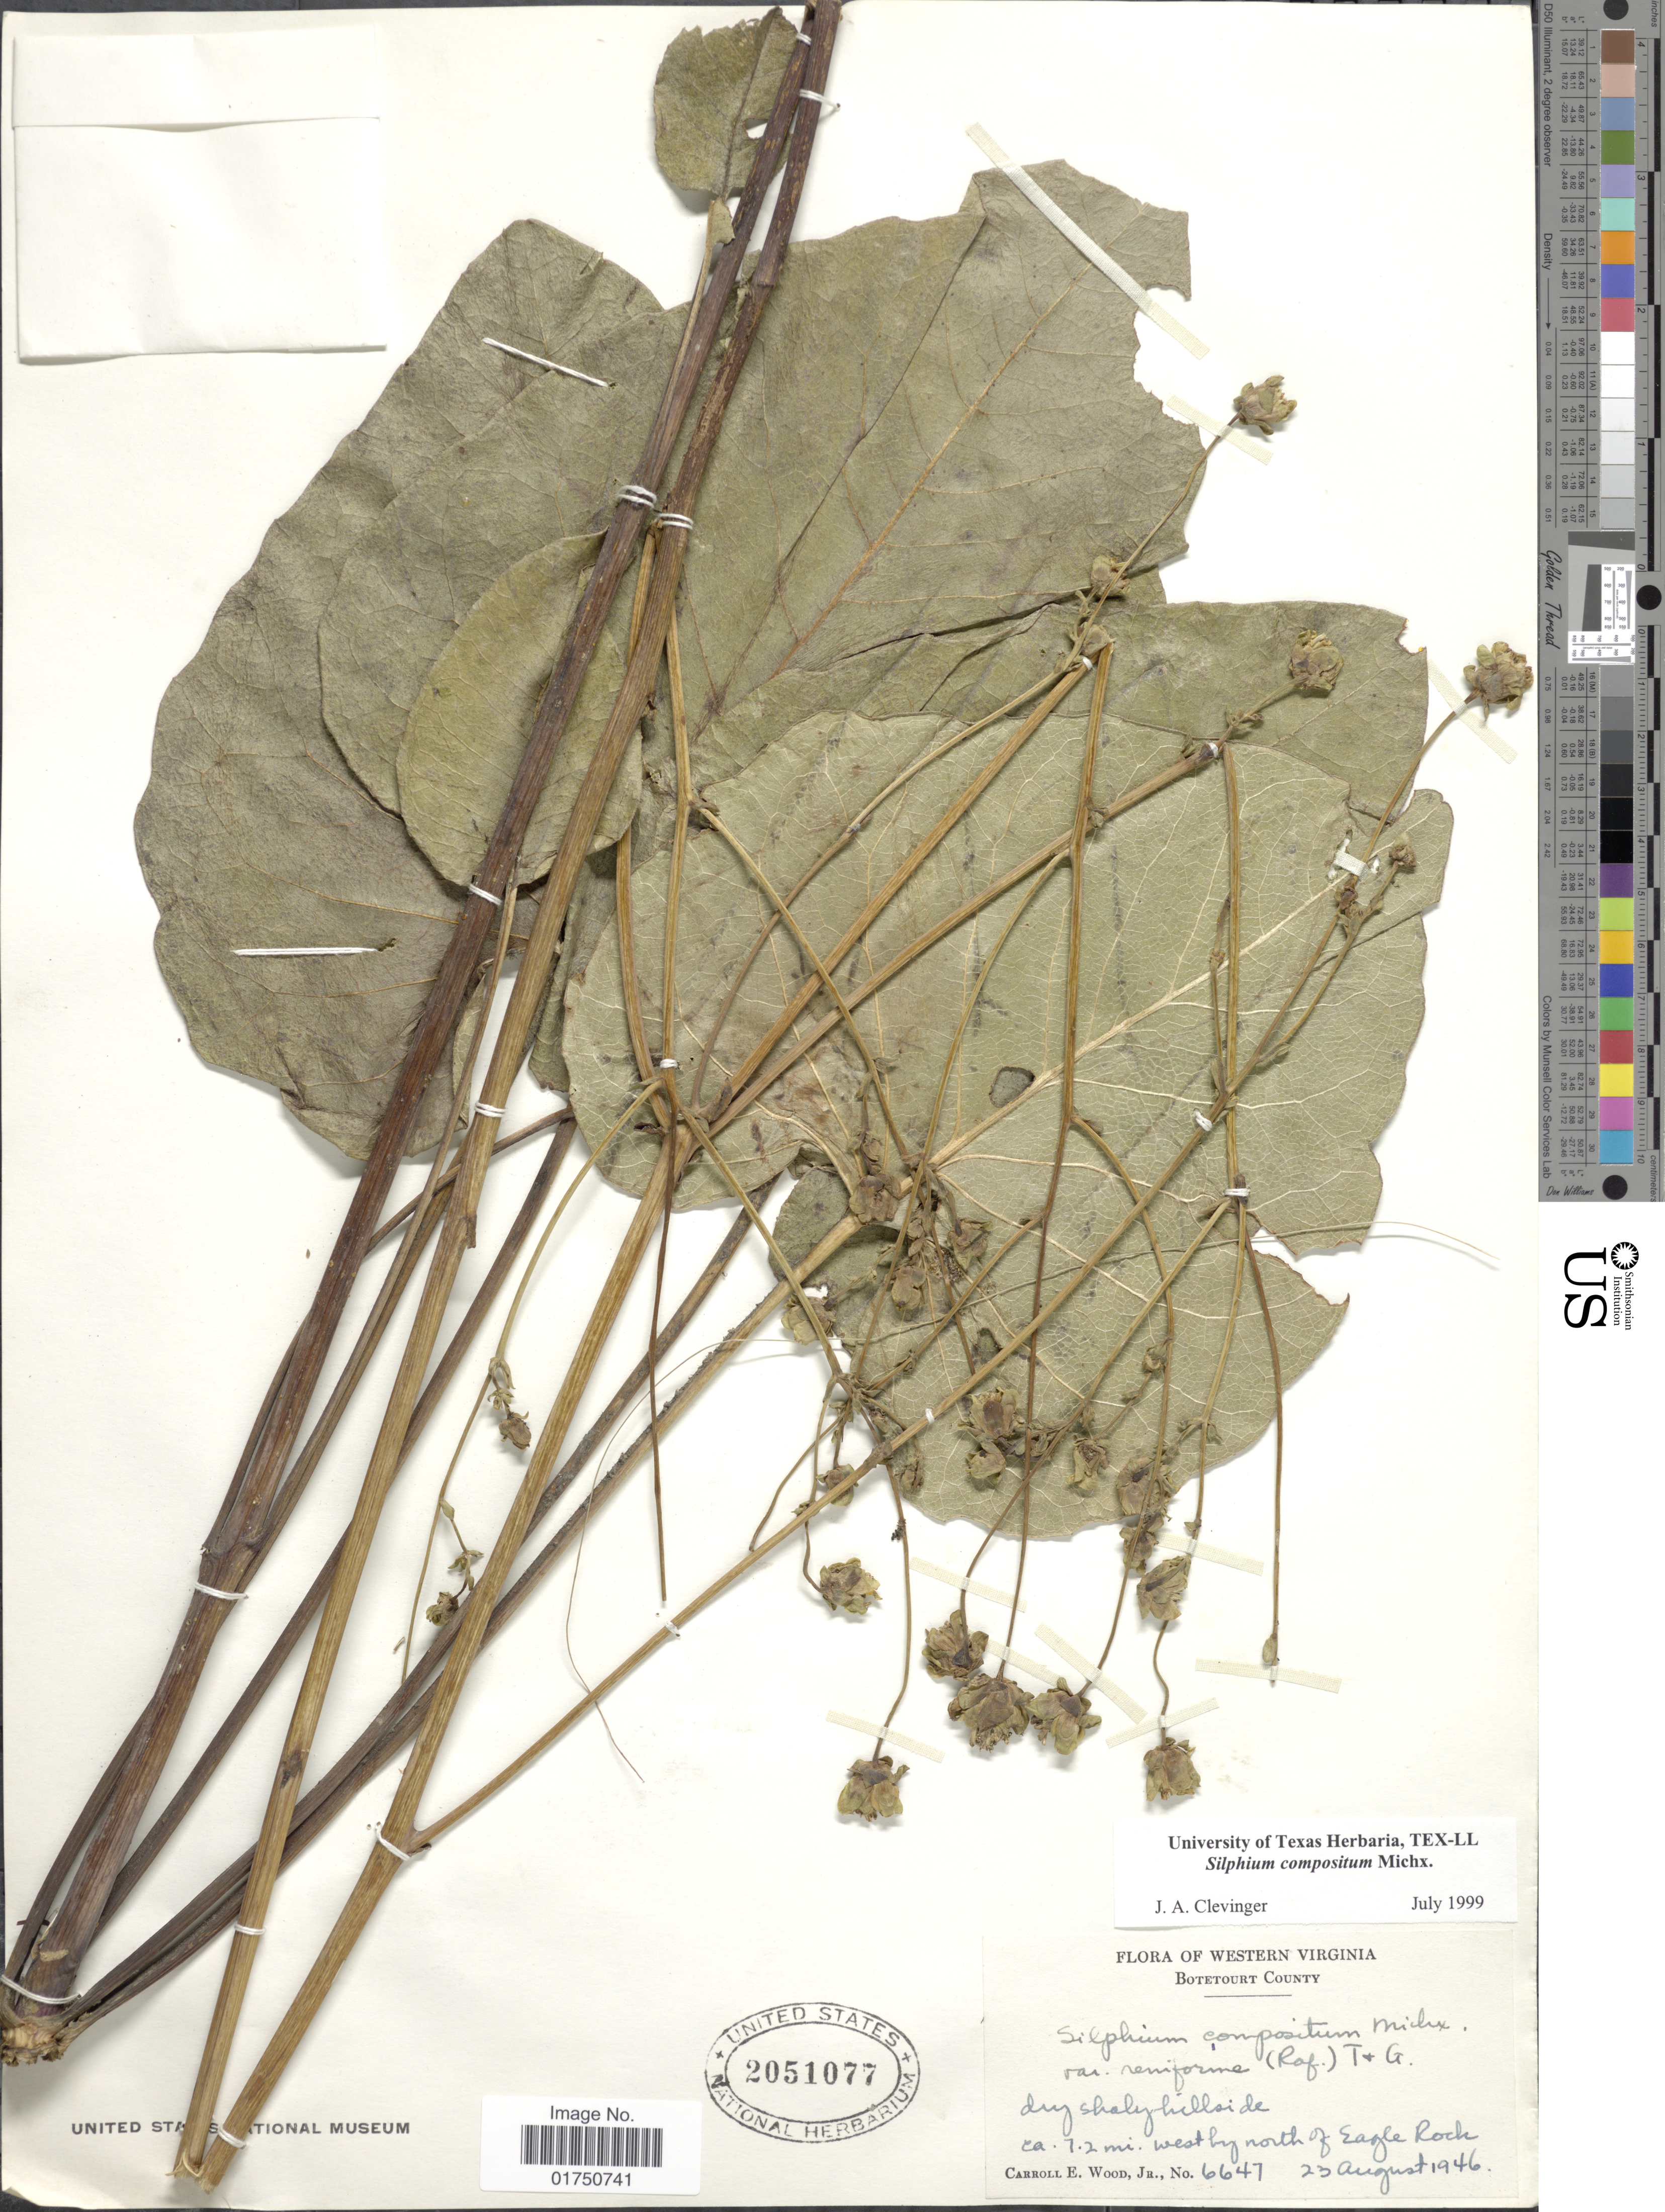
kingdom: Plantae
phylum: Tracheophyta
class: Magnoliopsida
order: Asterales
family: Asteraceae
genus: Silphium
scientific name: Silphium compositum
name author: Michx.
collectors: C. Wood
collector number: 6647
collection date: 1946-08-23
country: United States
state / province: Virginia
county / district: Botetourt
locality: Western Virginia. Botetourt County. Ca. 7.2 mi. west by north of Eagle Rock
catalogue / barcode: US 2051077